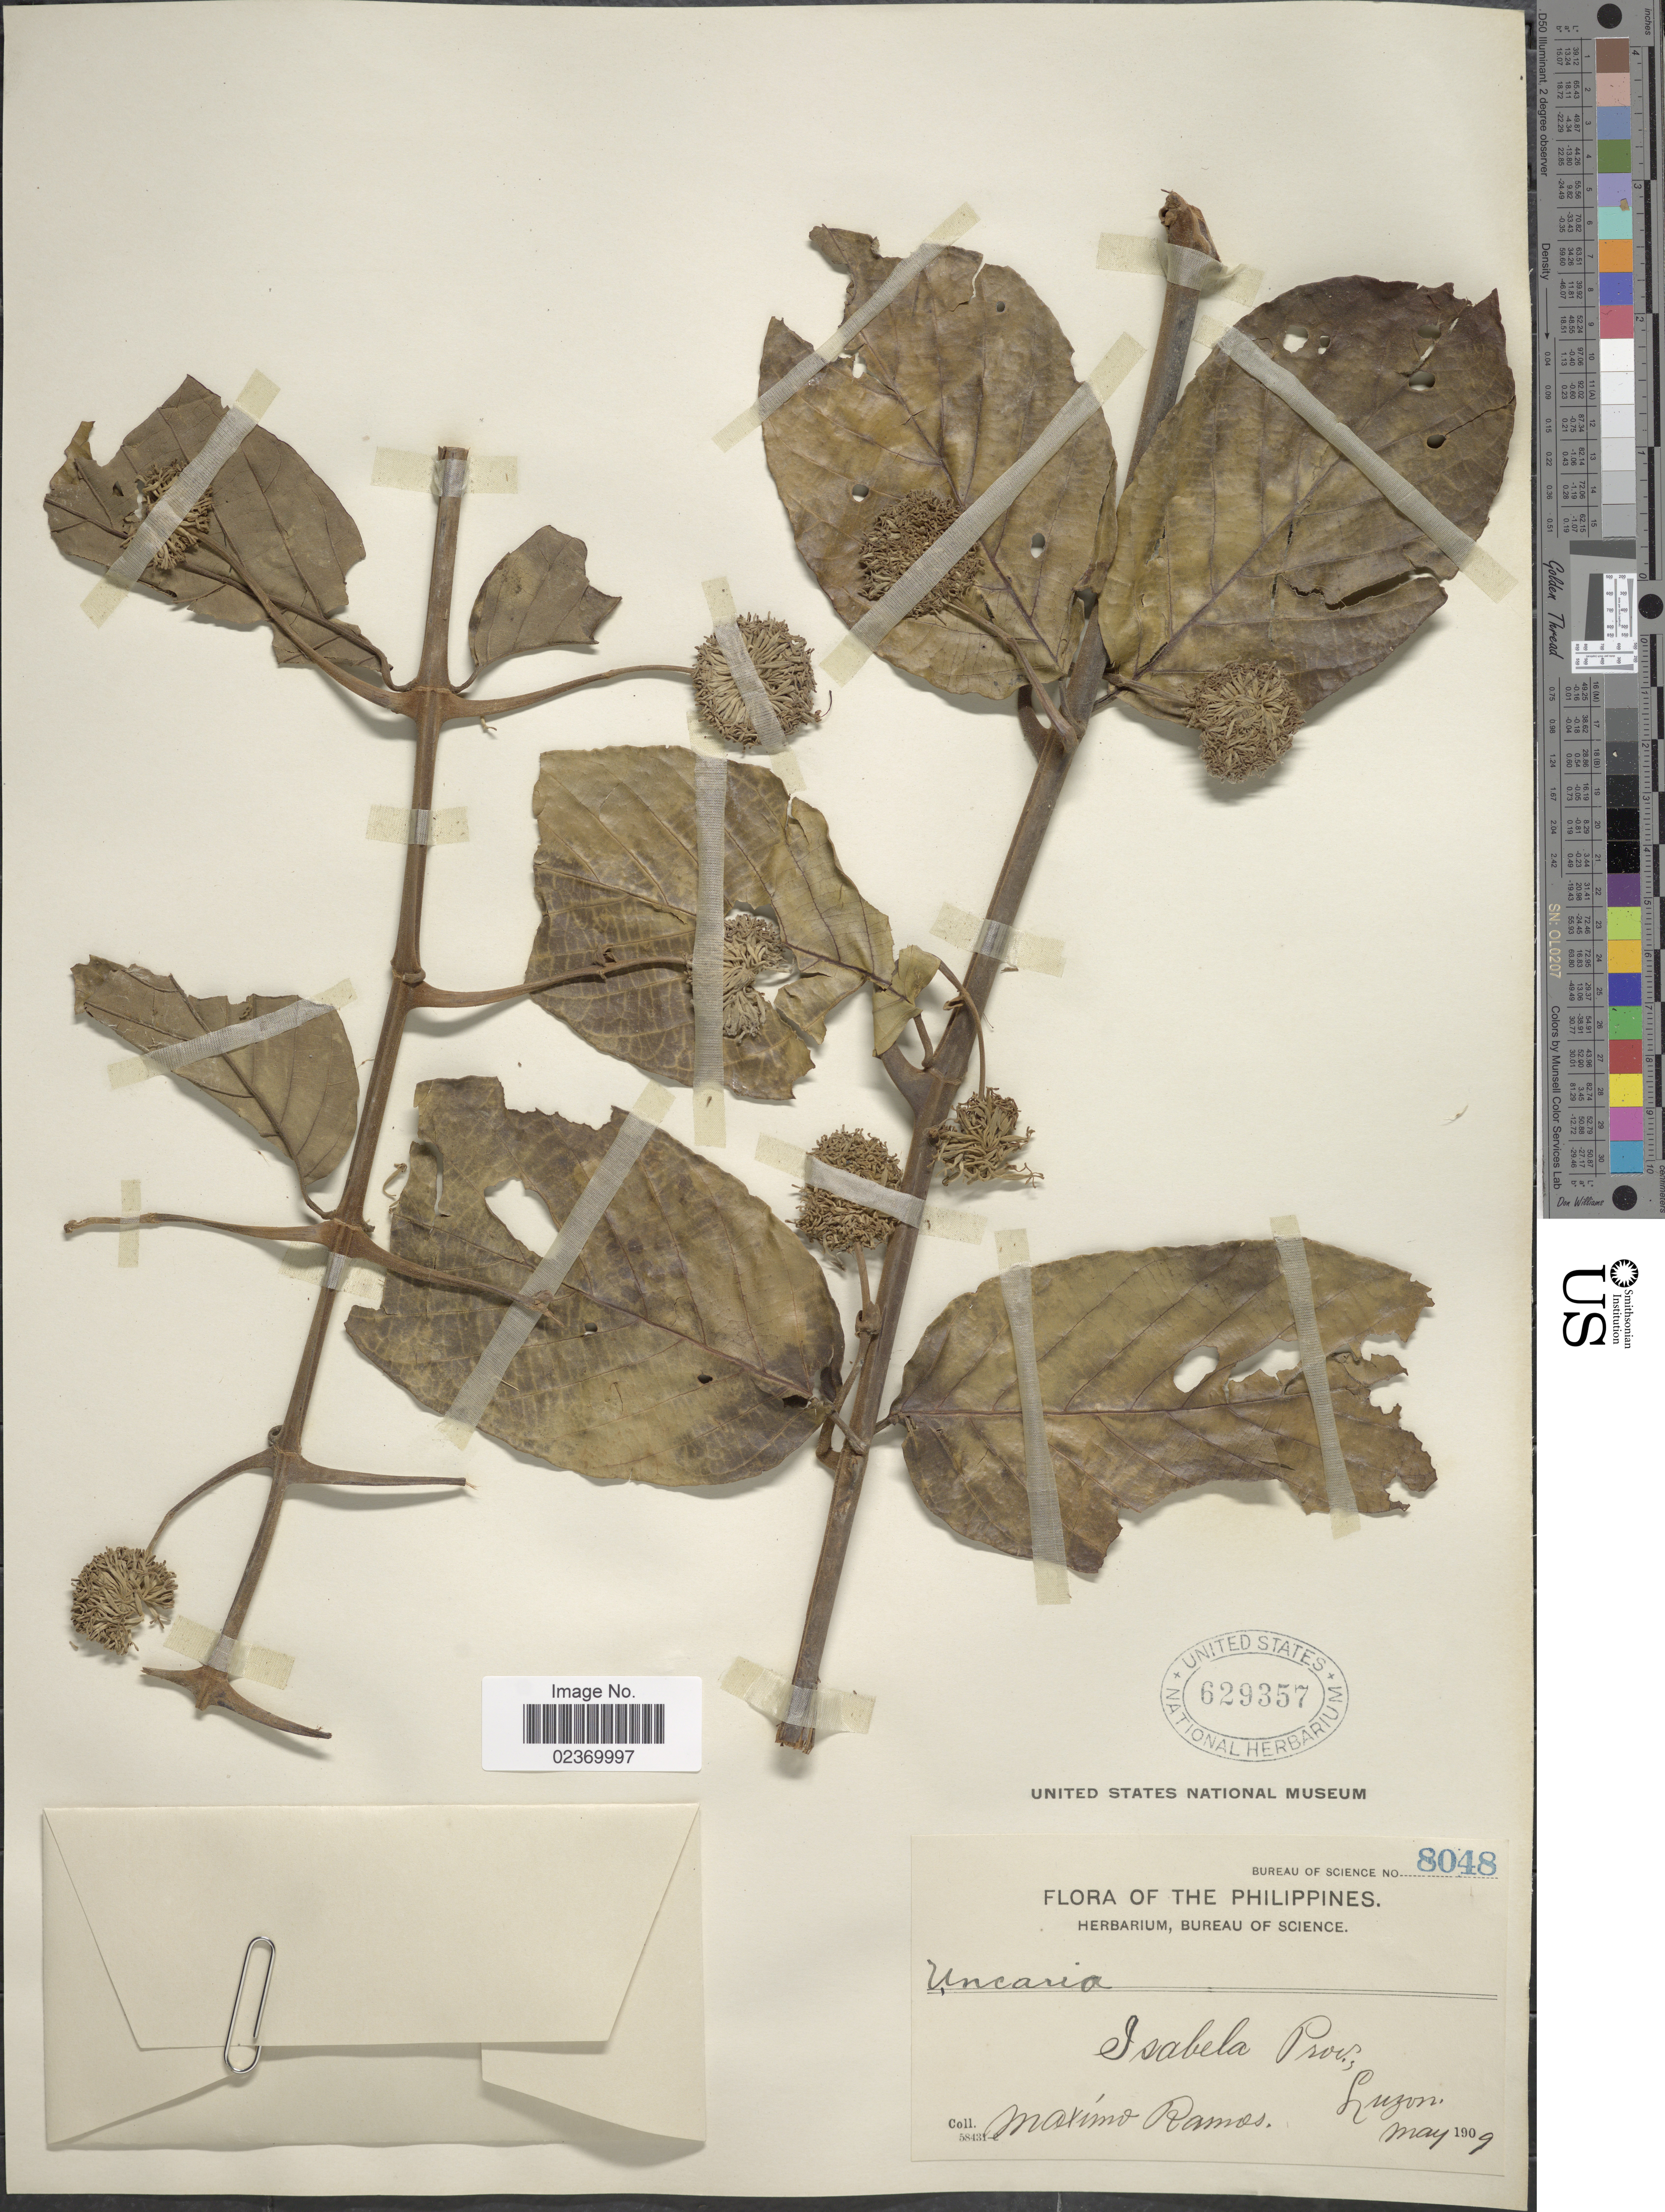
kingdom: Plantae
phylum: Tracheophyta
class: Magnoliopsida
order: Gentianales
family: Rubiaceae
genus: Uncaria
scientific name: Uncaria sp.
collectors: M. Ramos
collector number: Bureau of Science 8048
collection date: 1909-05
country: Philippines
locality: Isabela Prov., Luzon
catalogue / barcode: US 629357